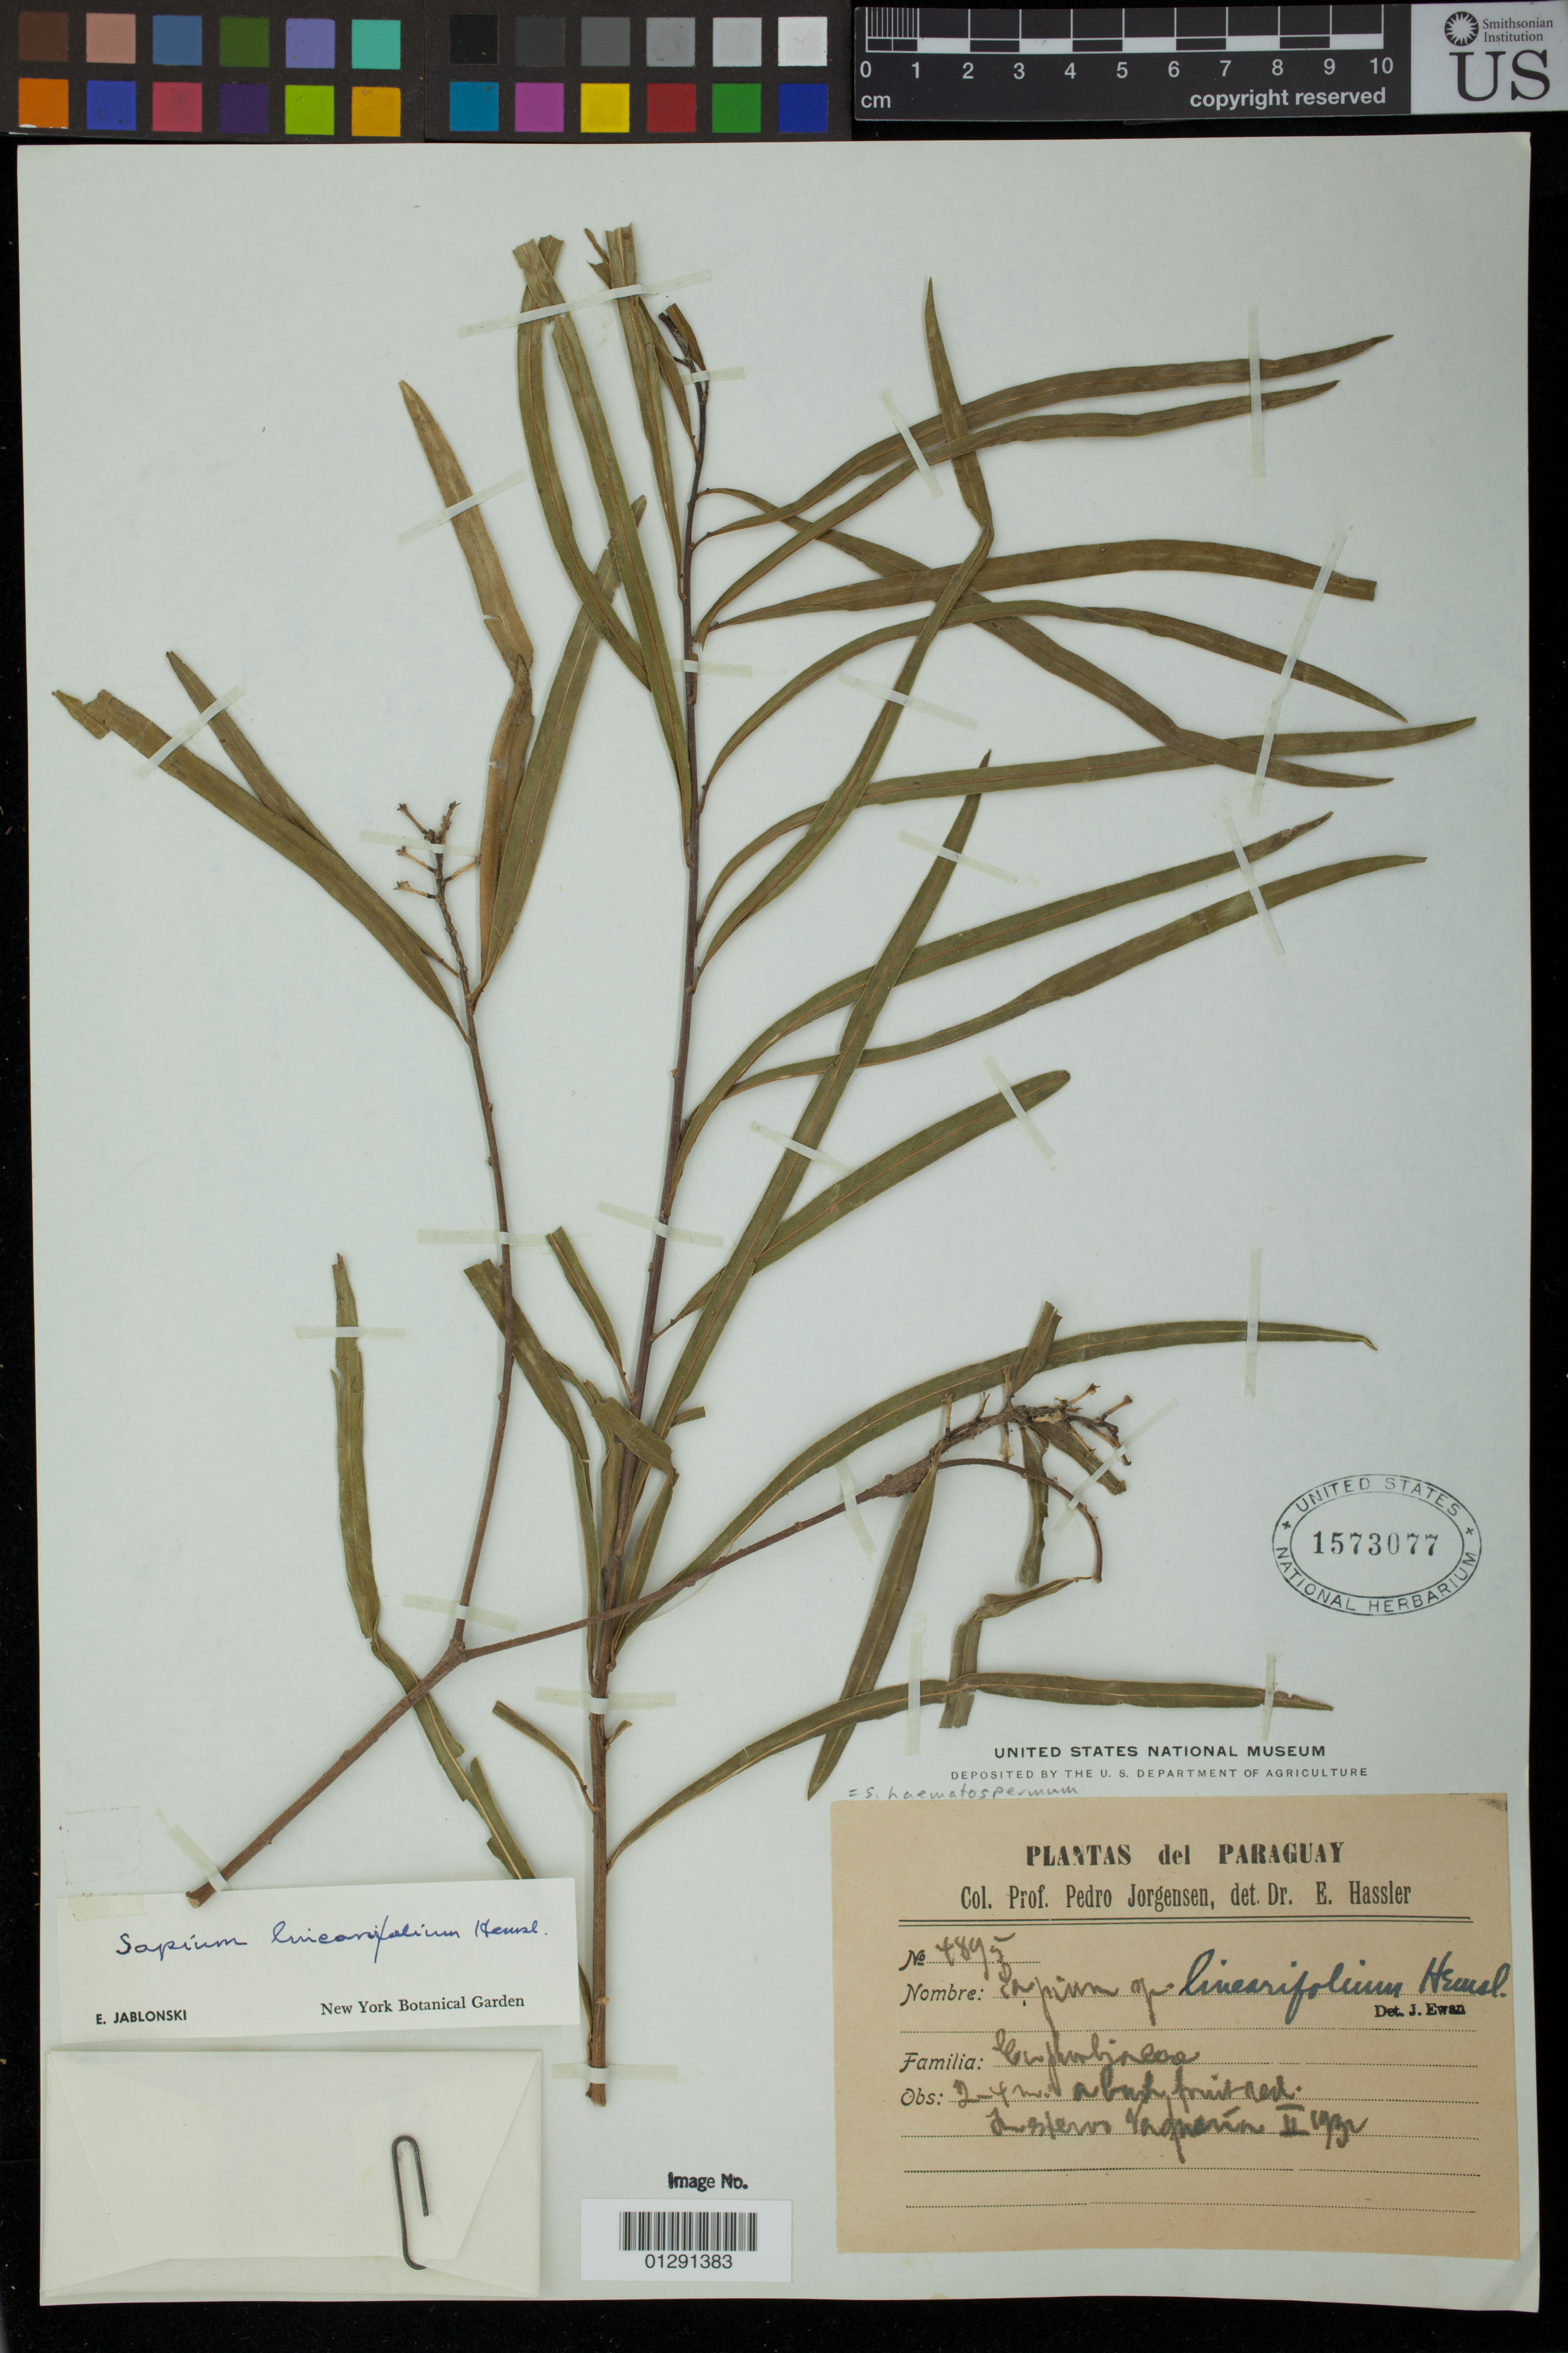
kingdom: Plantae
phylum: Tracheophyta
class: Magnoliopsida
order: Malpighiales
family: Euphorbiaceae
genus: Sapium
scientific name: Sapium haematospermum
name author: Müll. Arg.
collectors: P. Jörgensen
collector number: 4895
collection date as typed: Feb 1932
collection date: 1932-02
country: Paraguay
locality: Campo Estancia Primera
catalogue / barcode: US 1573077